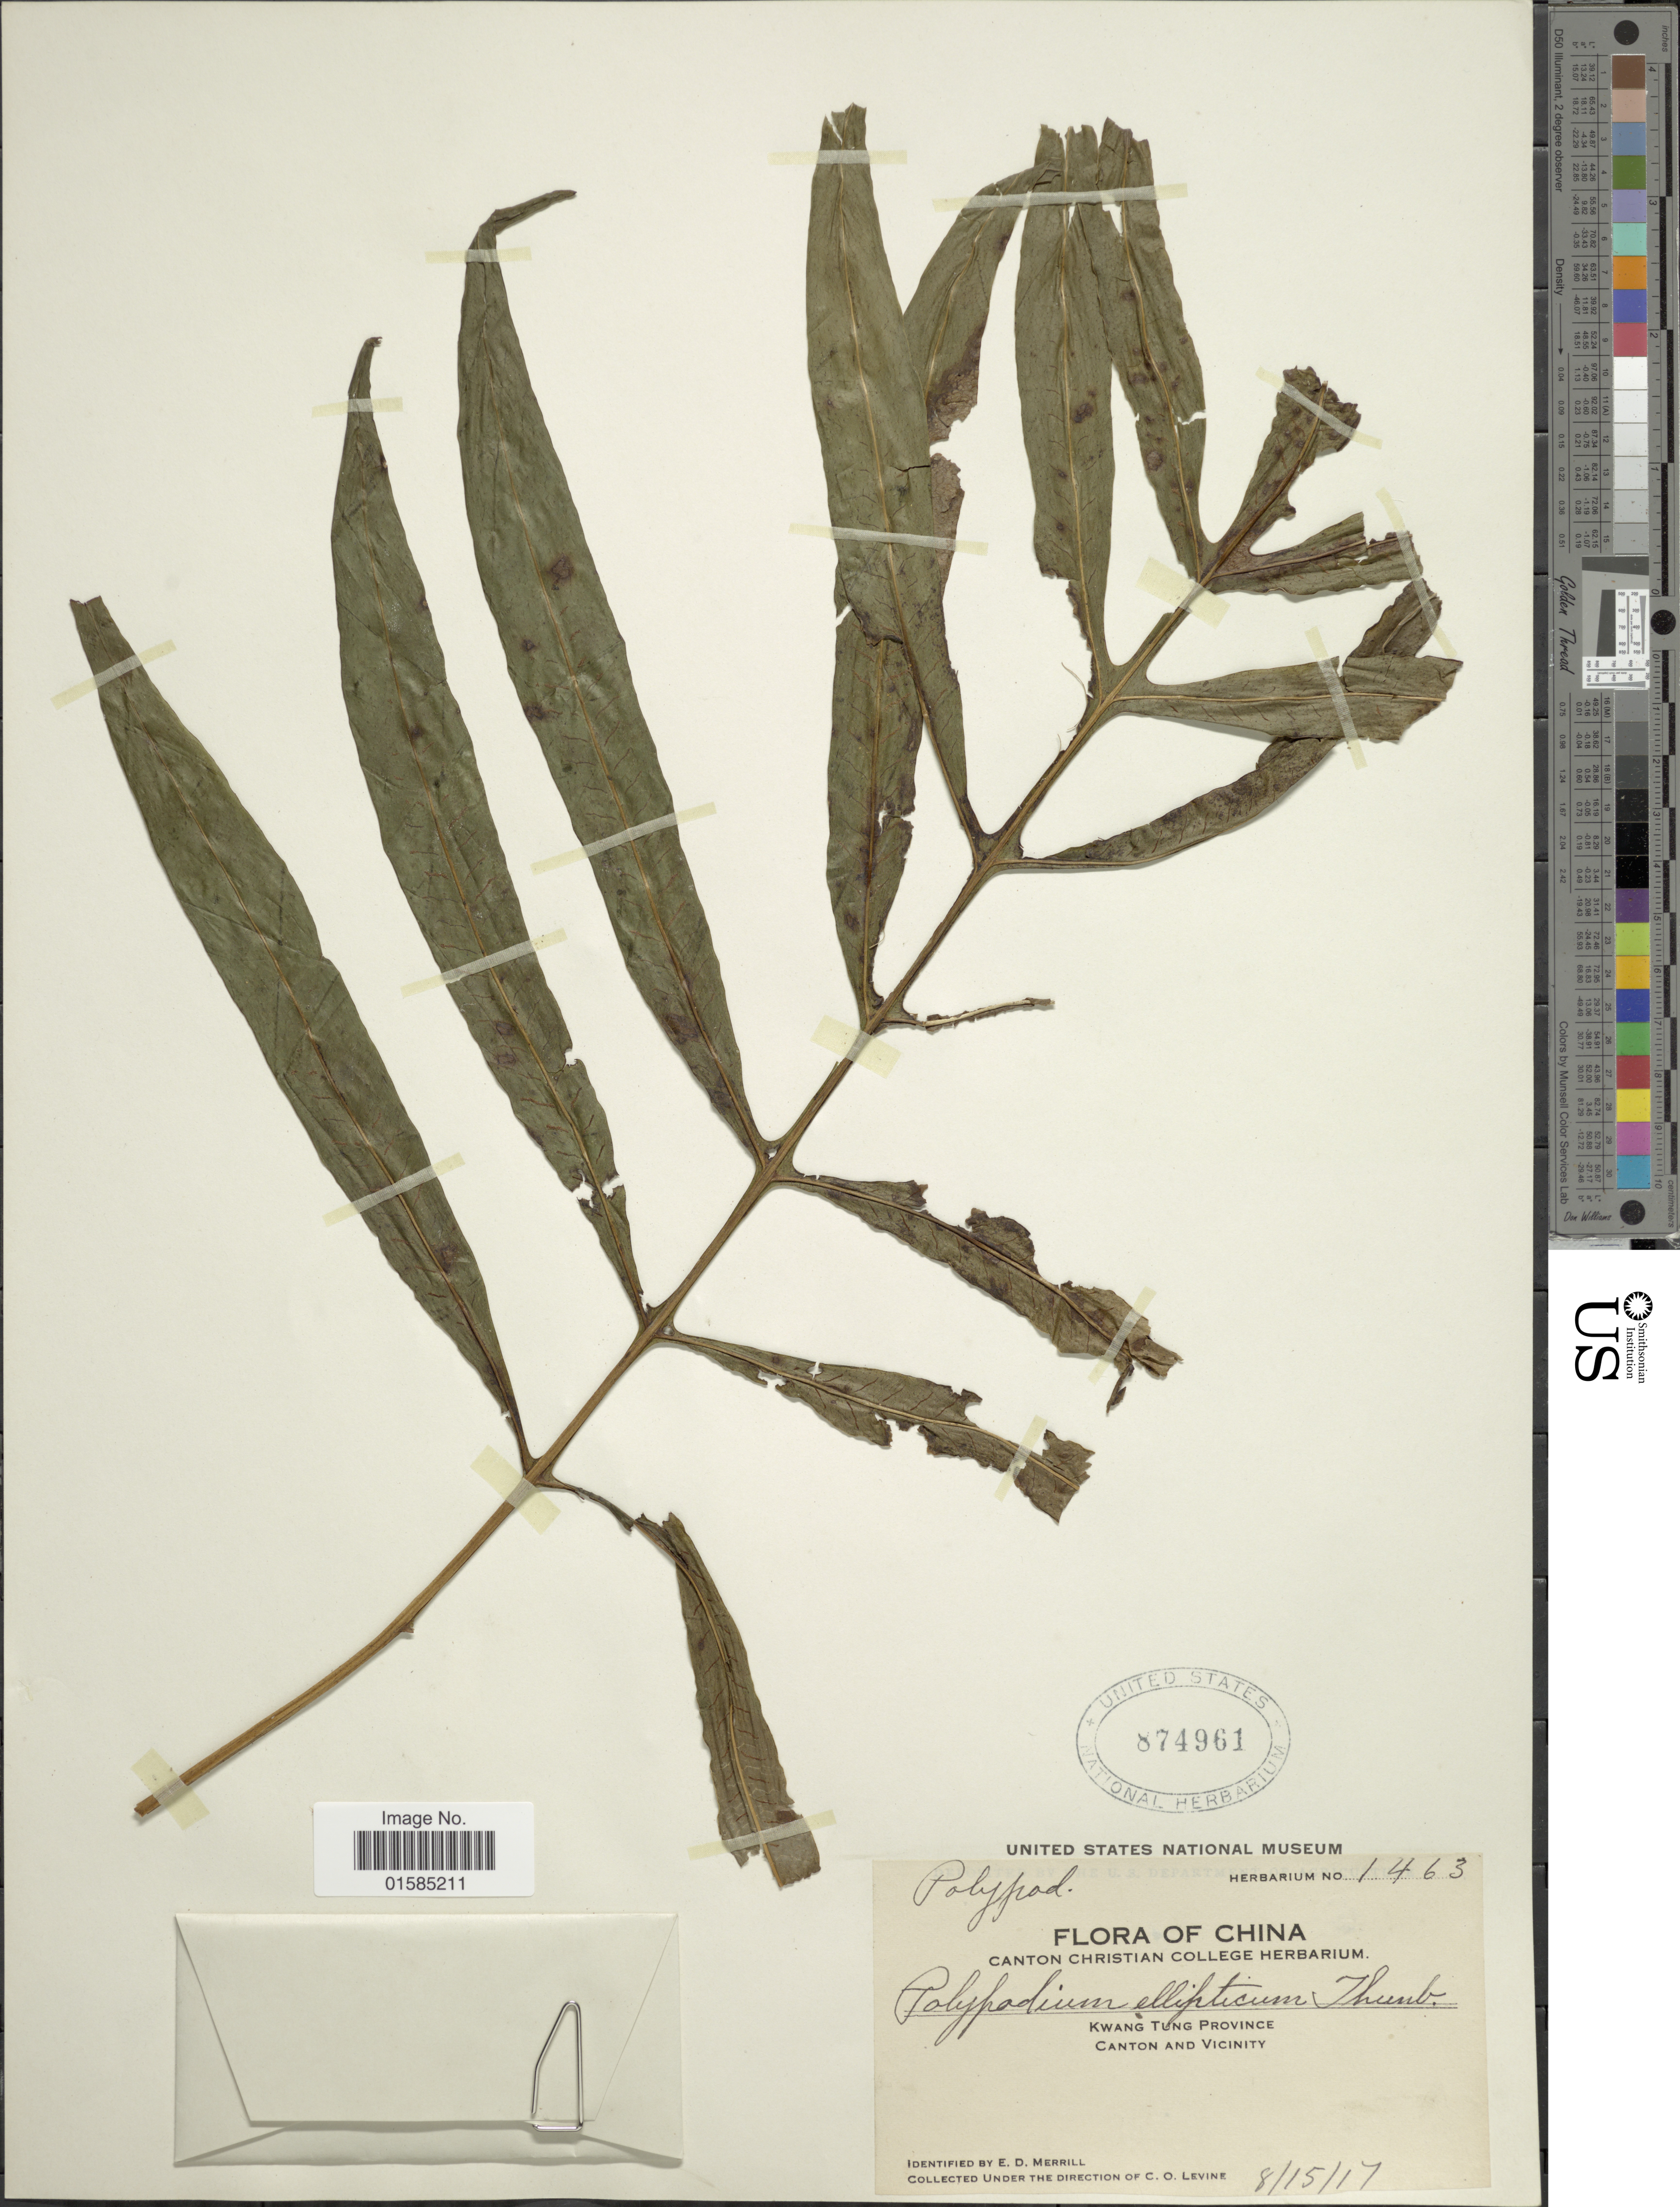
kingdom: Plantae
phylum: Tracheophyta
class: Polypodiopsida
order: Polypodiales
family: Polypodiaceae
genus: Leptochilus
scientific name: Leptochilus ellipticus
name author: (Thunb.) Noot.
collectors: C. O. Levine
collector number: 1463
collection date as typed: Transcribed d/m/y: 15/8/17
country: China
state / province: Guangdong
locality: China, Kwang Tung Province, Canton and vicinity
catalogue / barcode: US 874961